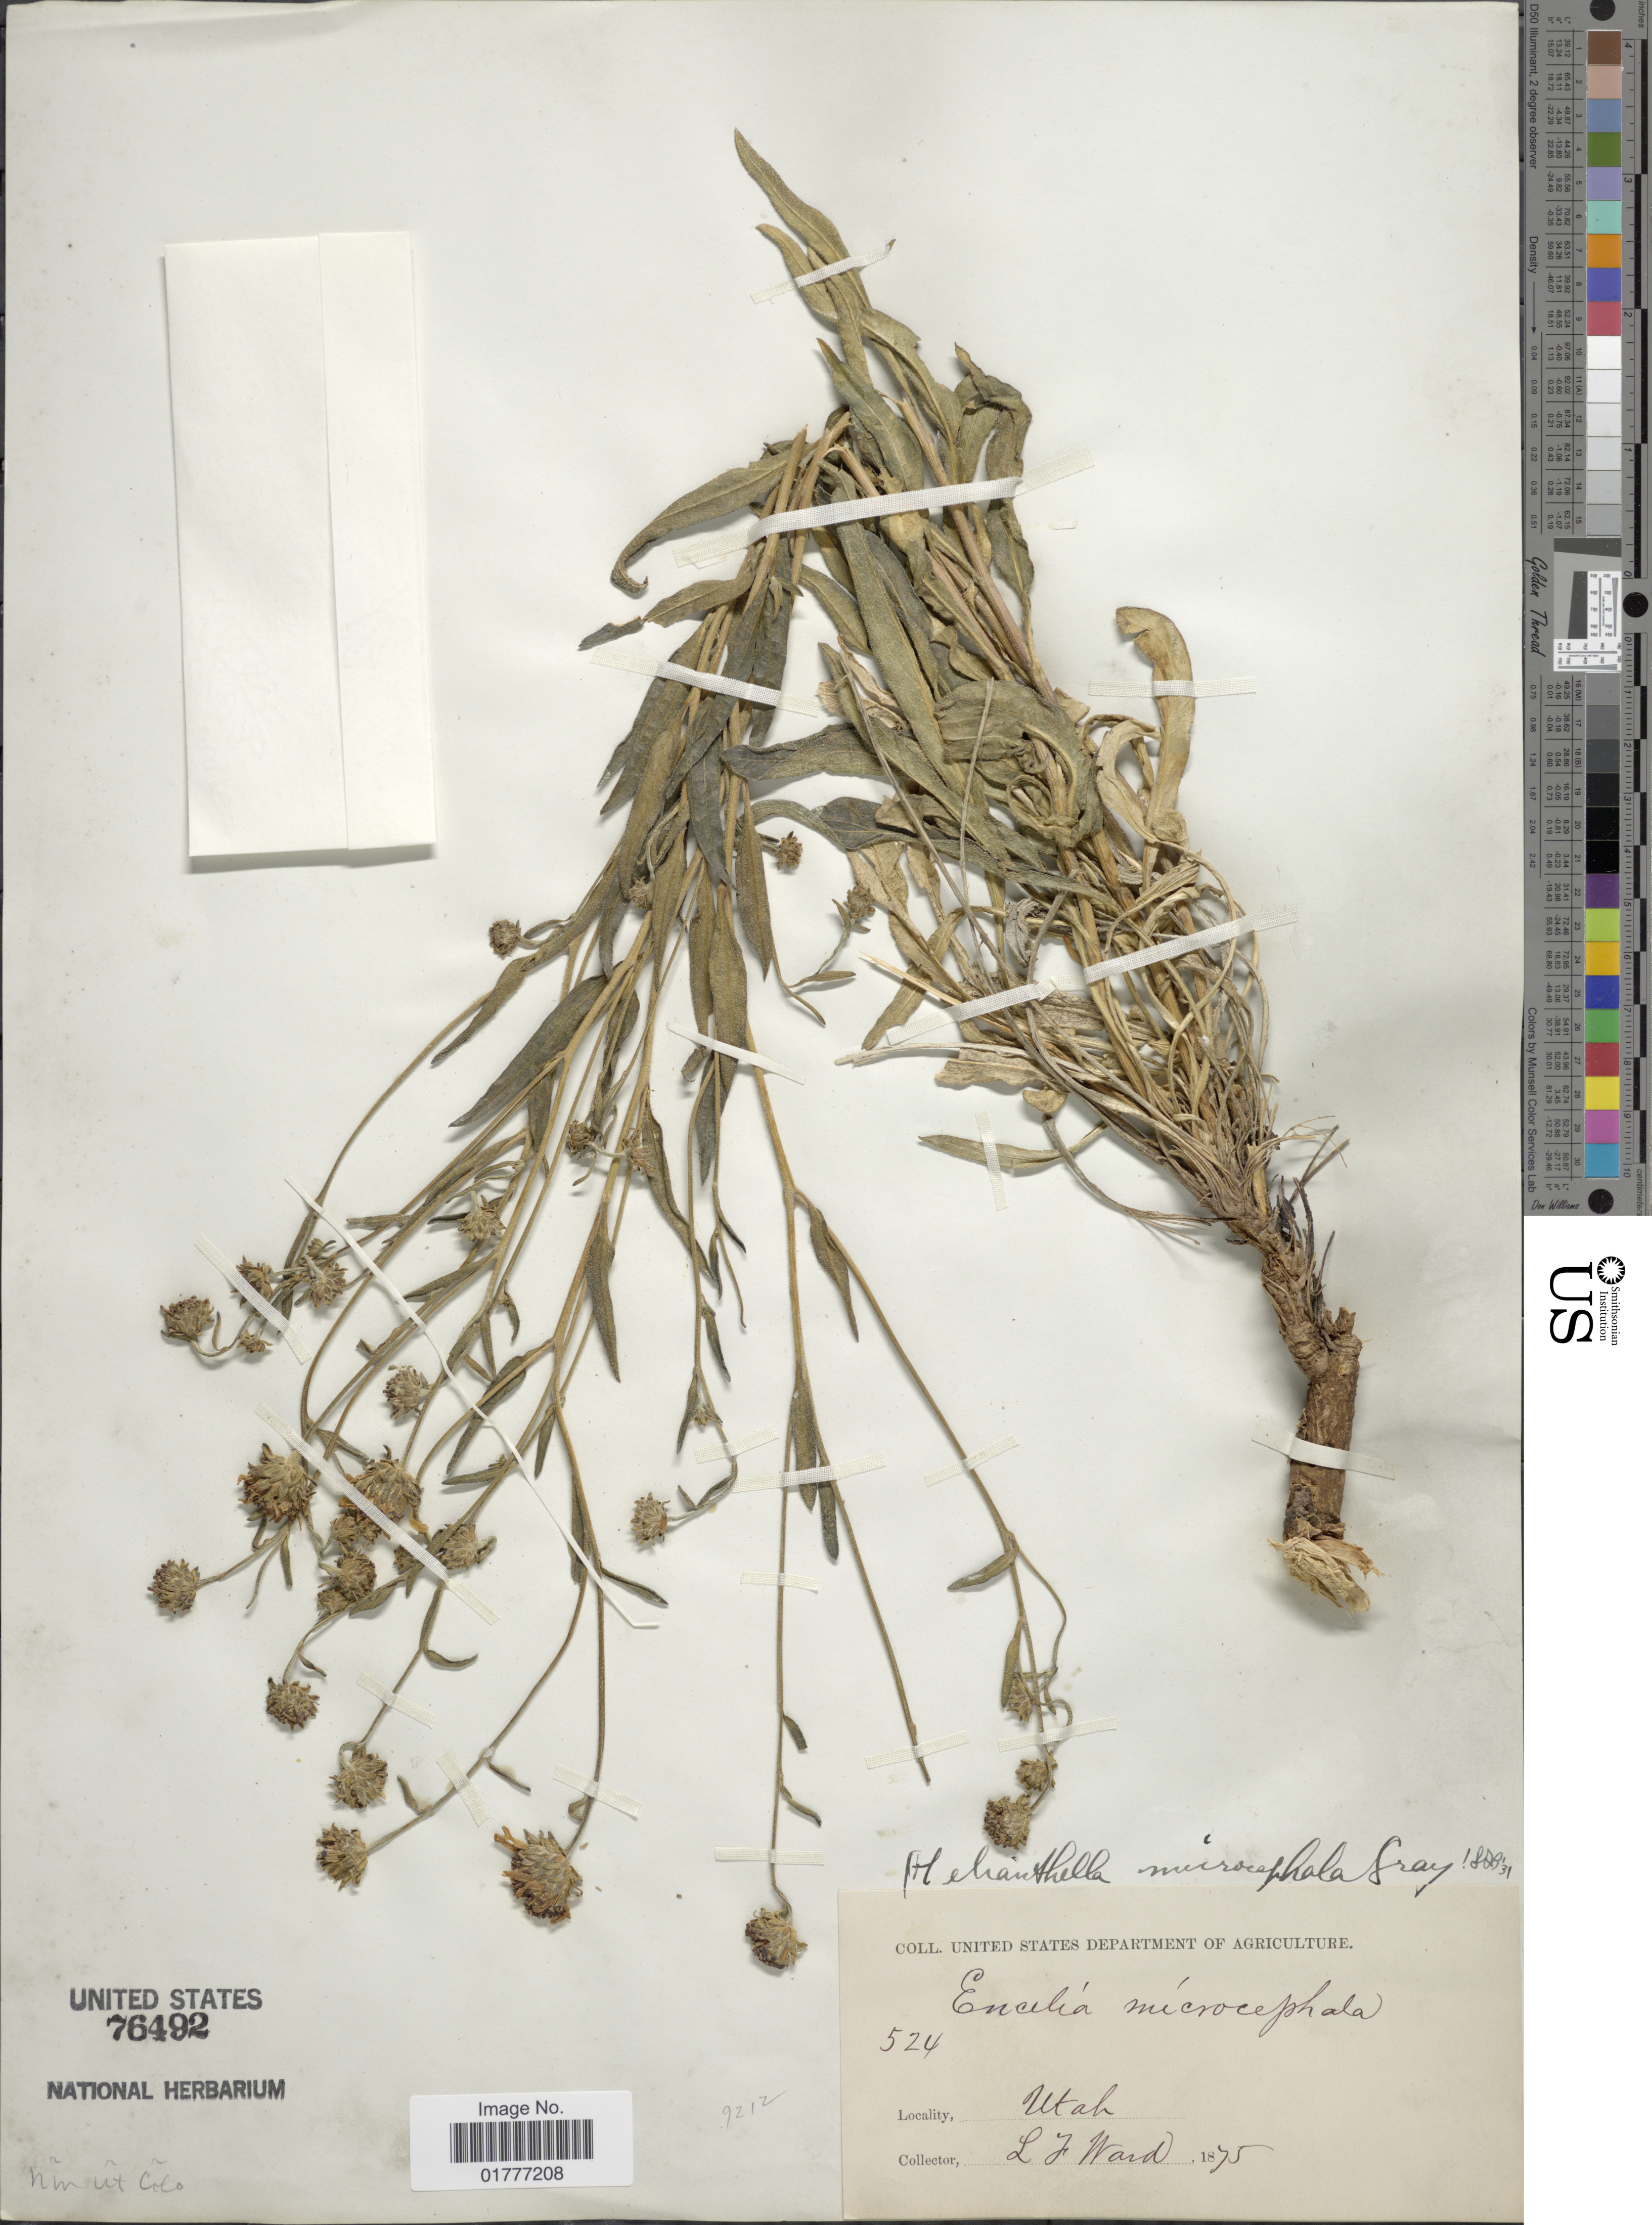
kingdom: Plantae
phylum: Tracheophyta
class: Magnoliopsida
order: Asterales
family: Asteraceae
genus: Helianthella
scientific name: Helianthella microcephala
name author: (A. Gray) A. Gray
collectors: L. Ward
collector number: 524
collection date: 1875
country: United States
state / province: Utah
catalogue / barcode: US 76492